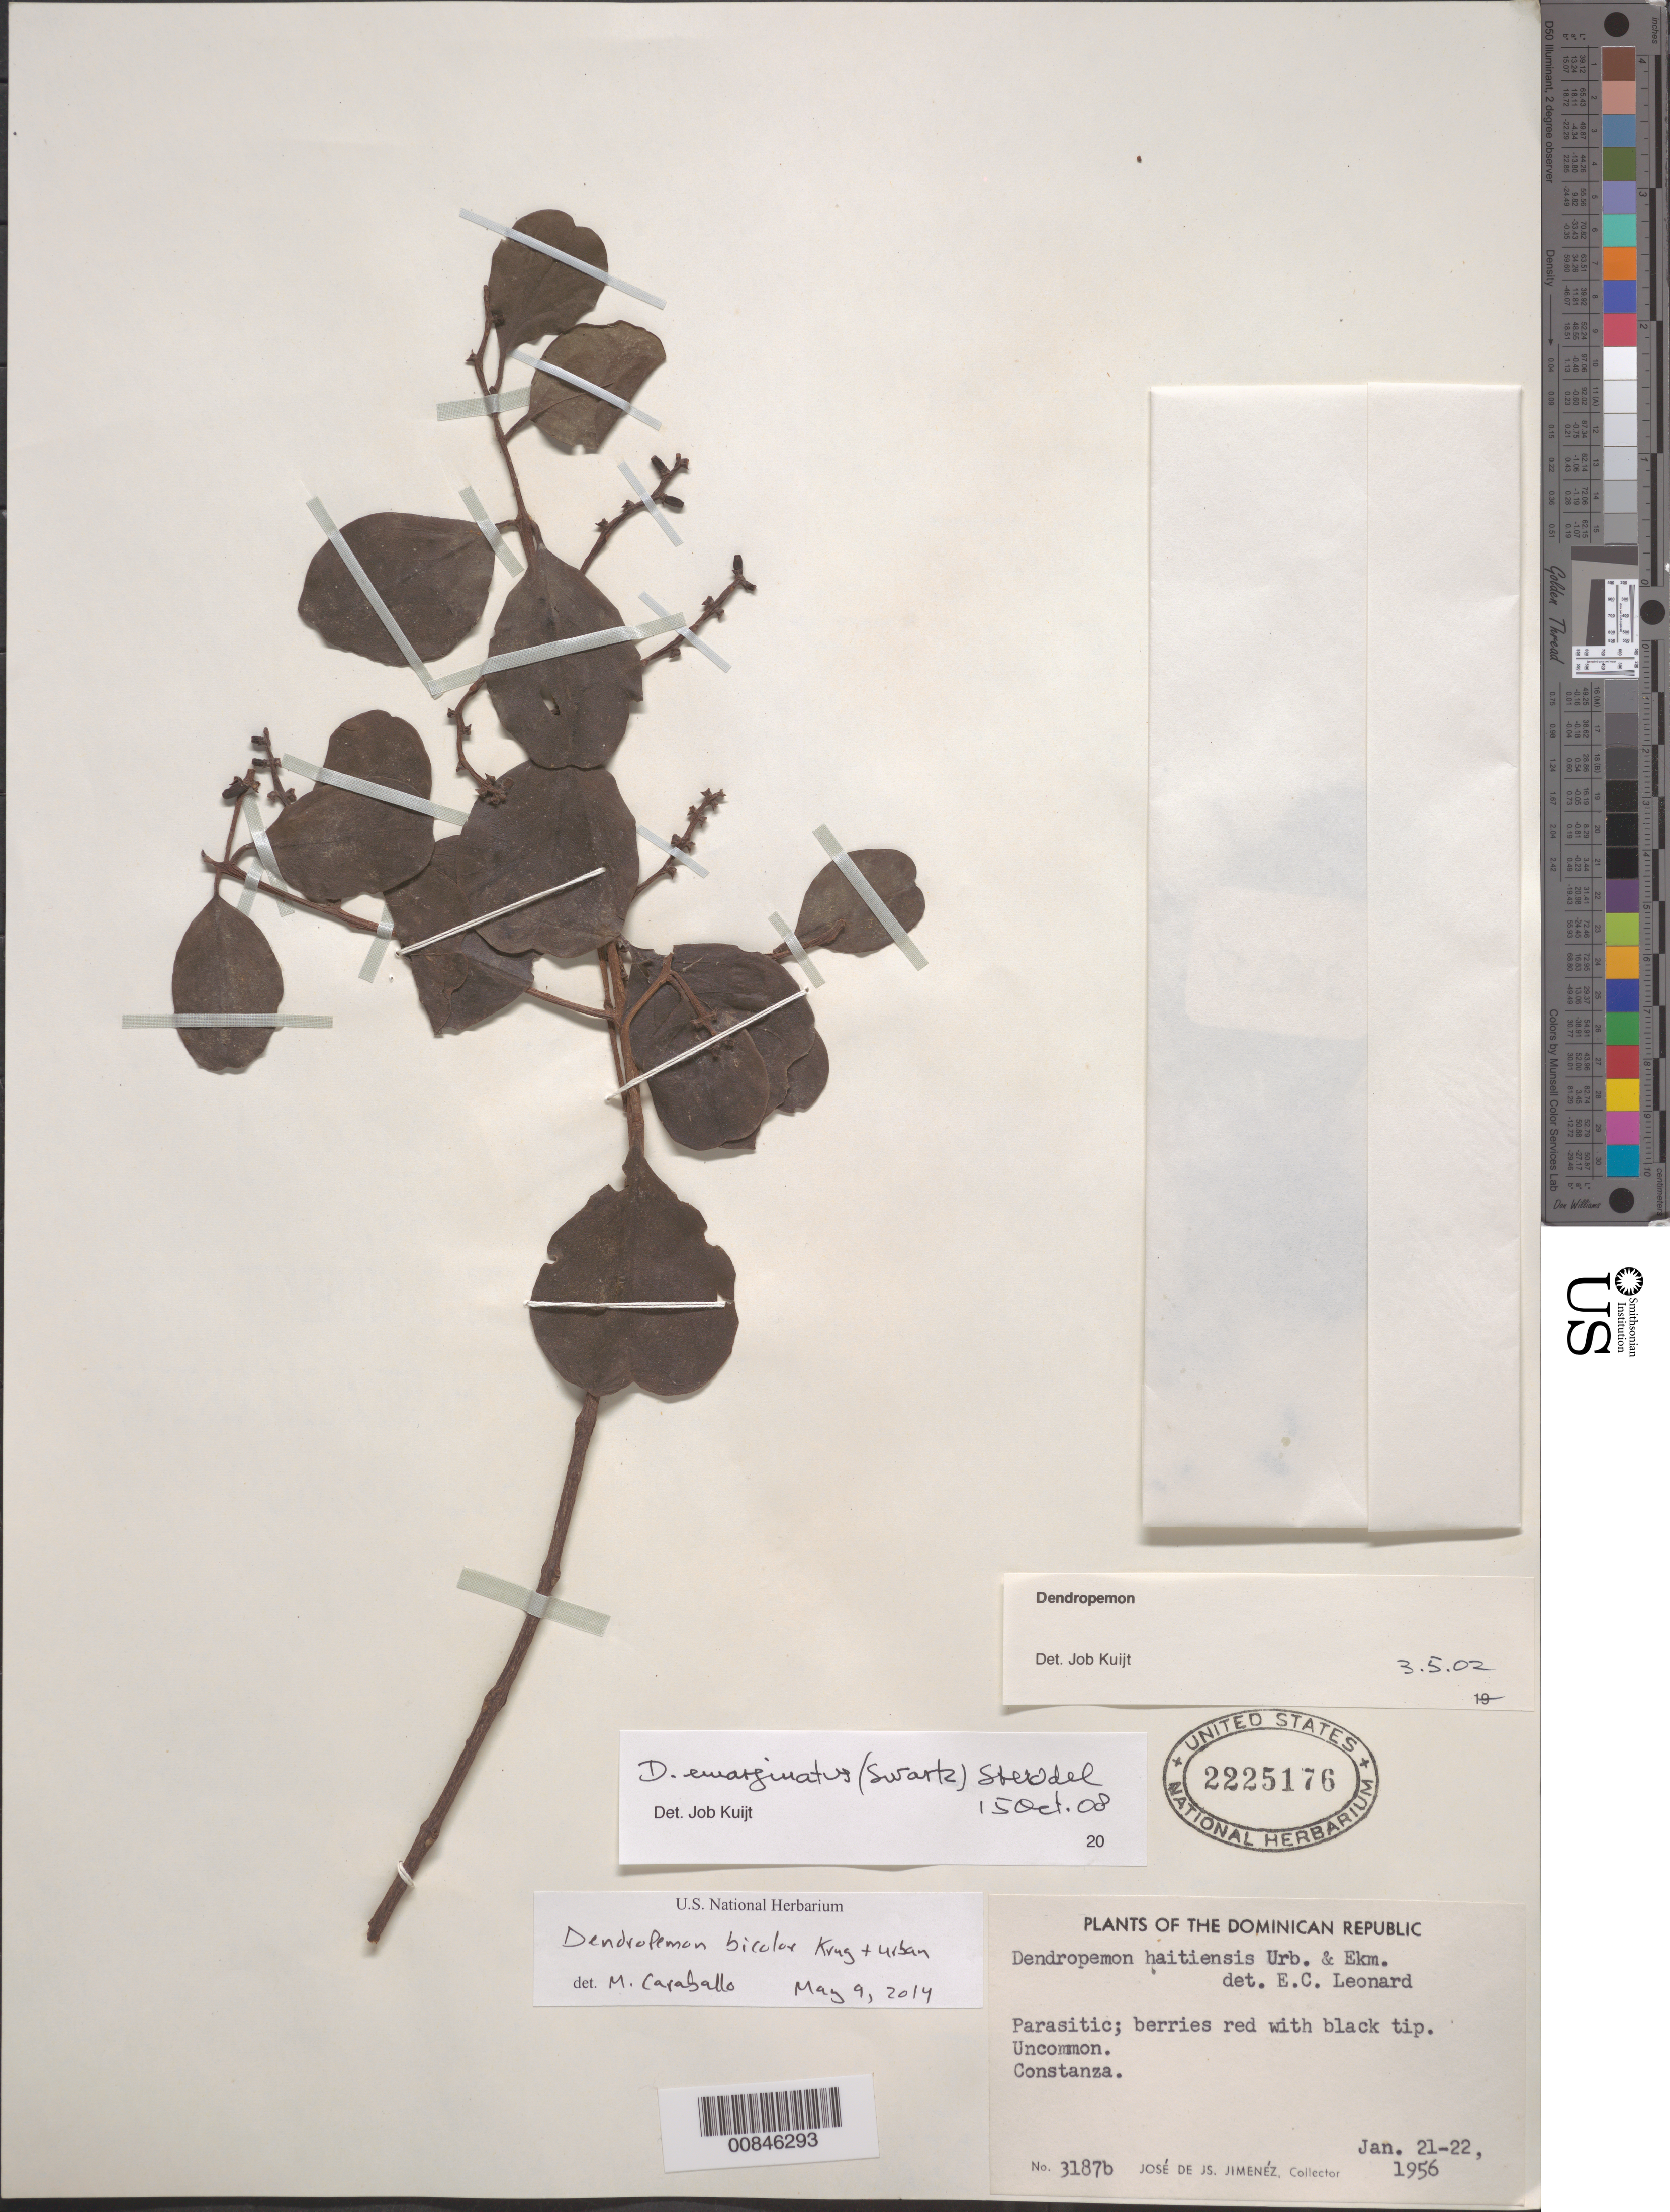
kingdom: Plantae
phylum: Tracheophyta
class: Magnoliopsida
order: Santalales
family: Loranthaceae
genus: Dendropemon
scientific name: Dendropemon bicolor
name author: Krug & Urb.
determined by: Caraballo-Ortiz, Marcos A., (MISS), University of Mississippi (UNITED STATES)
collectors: J. J. Jiménez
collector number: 3187b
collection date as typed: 21 Jan 1956 to 22 Jan 1956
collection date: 1956-01-21/1956-01-22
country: Dominican Republic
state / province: La Vega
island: Hispaniola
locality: Constanza.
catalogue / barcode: US 2225176